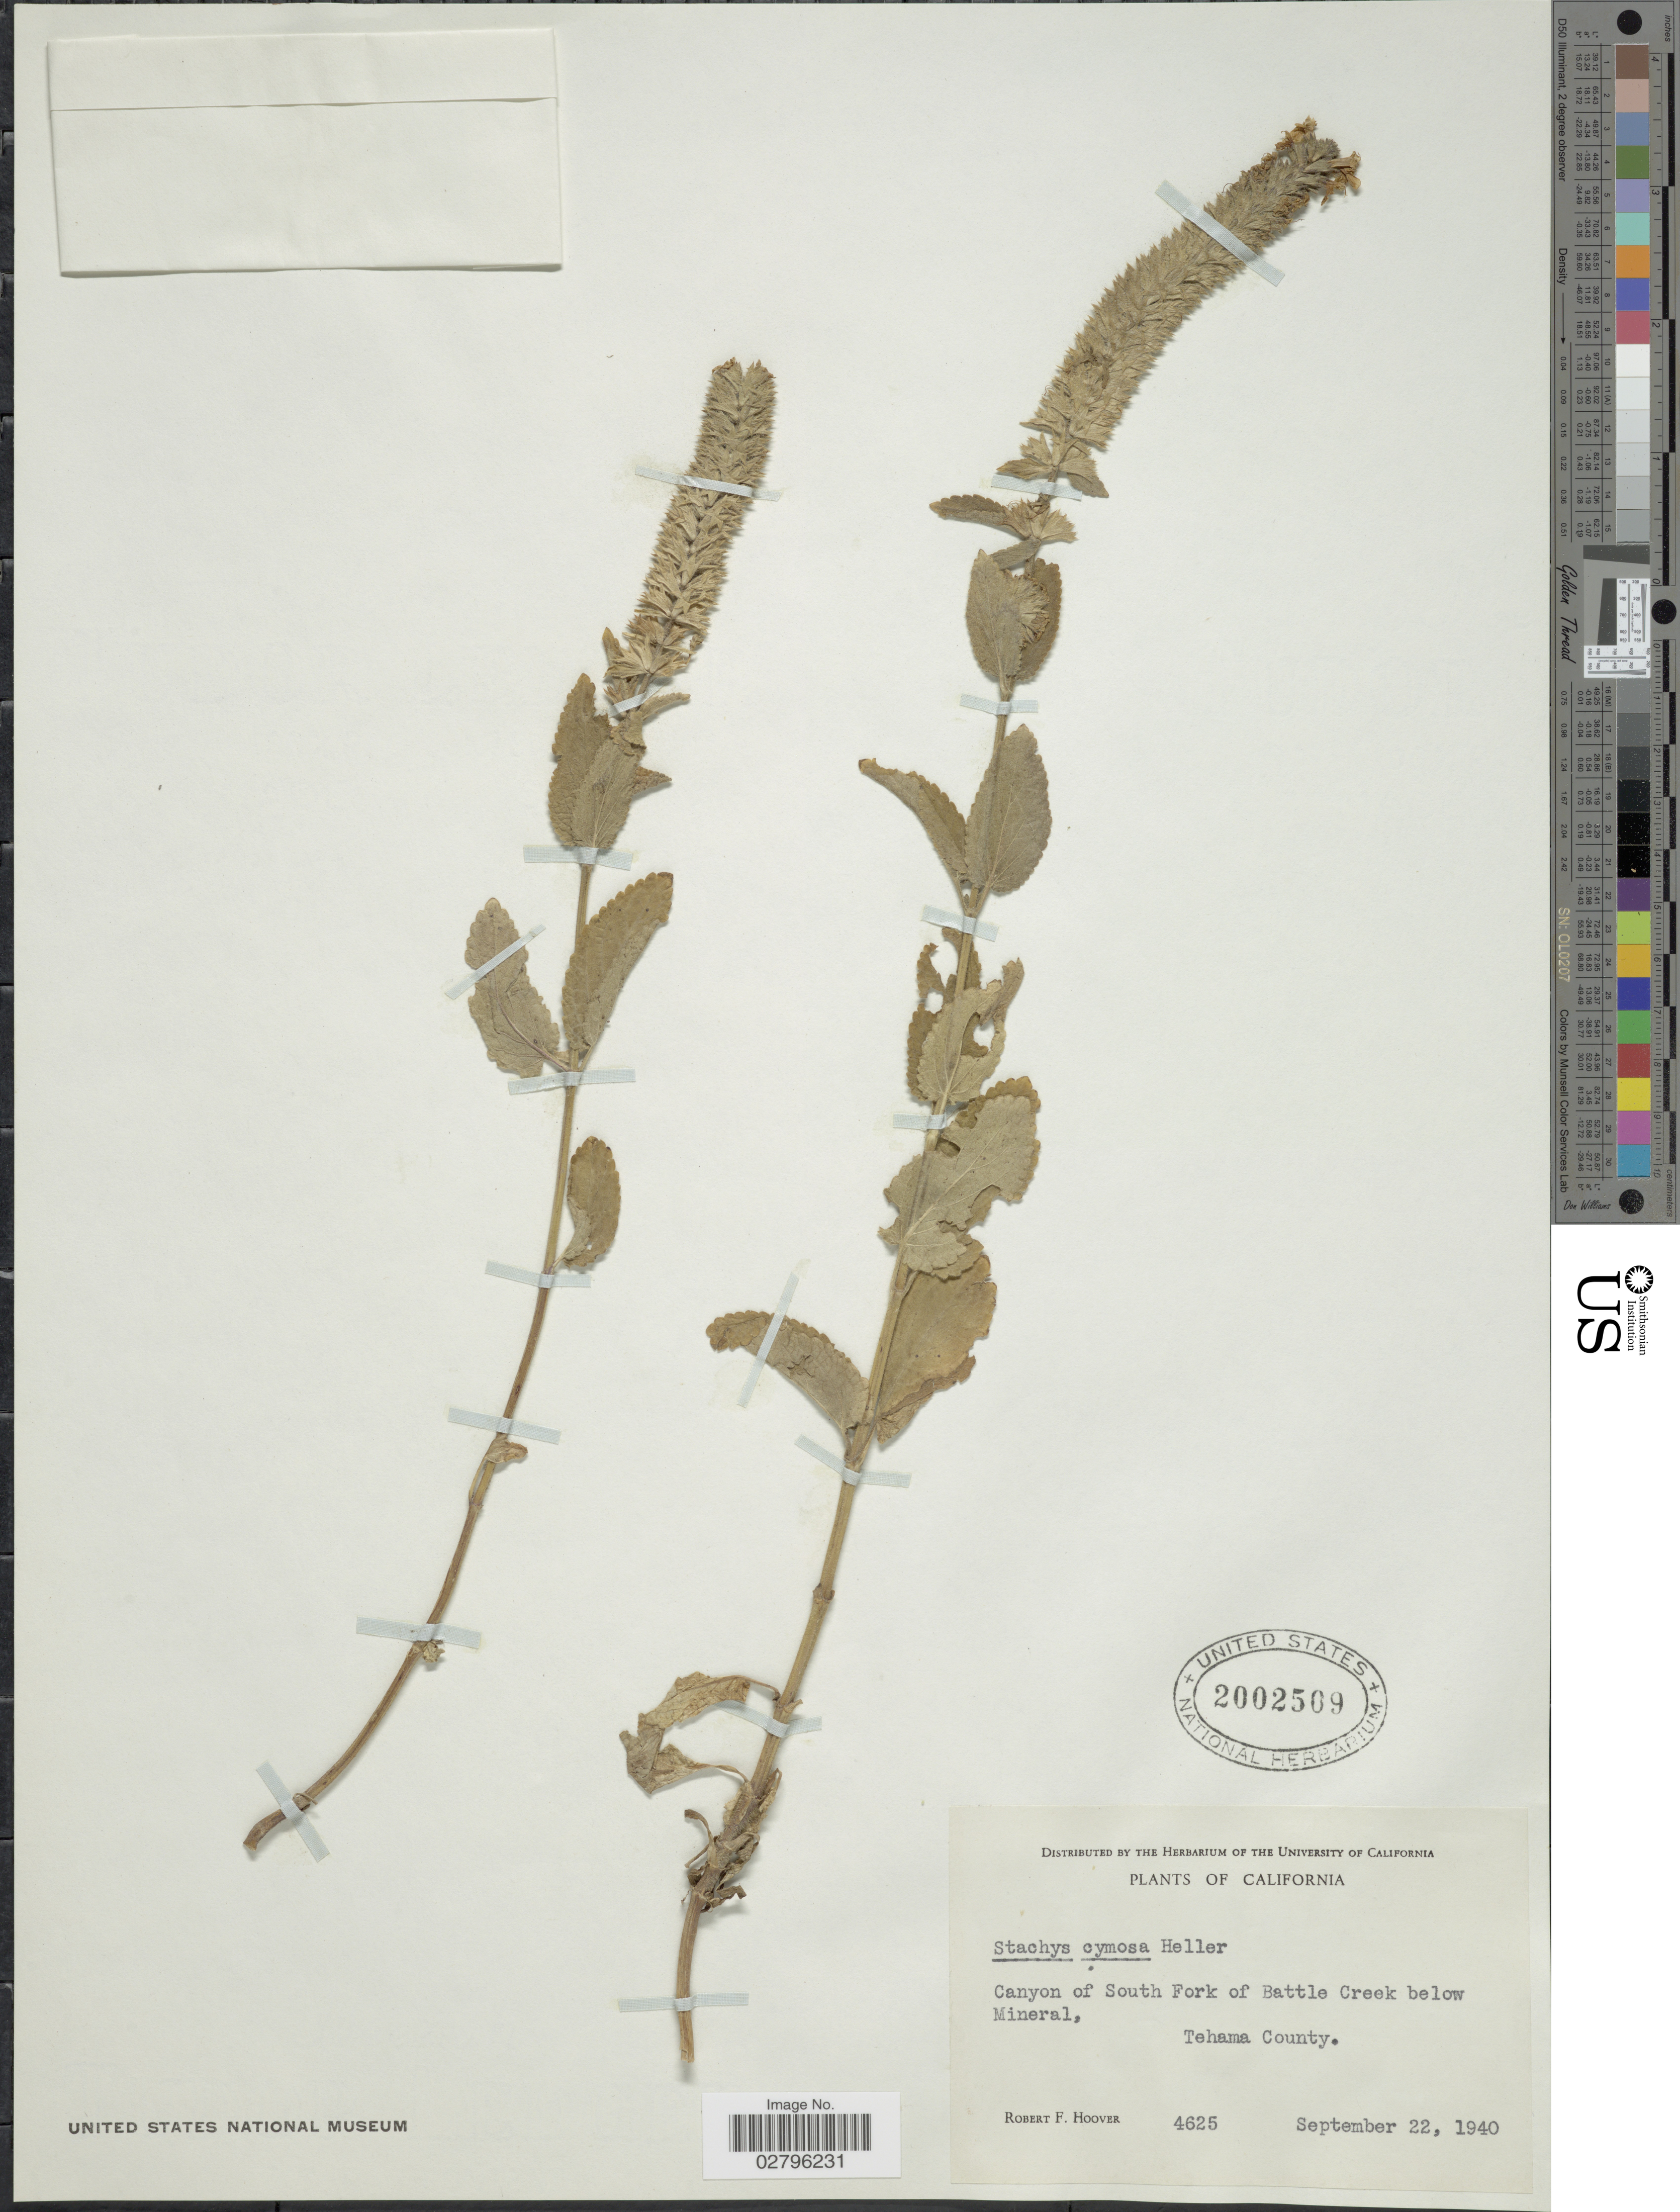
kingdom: Plantae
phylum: Tracheophyta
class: Magnoliopsida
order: Lamiales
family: Lamiaceae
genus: Stachys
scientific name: Stachys cymosa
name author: A. Heller ex Jeps.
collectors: R. F. Hoover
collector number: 4625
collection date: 1940-09-22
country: United States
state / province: California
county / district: Tehama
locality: Canyon of South Fork of Battle Creek below Mineral, Tehama County.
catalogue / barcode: US 2002509